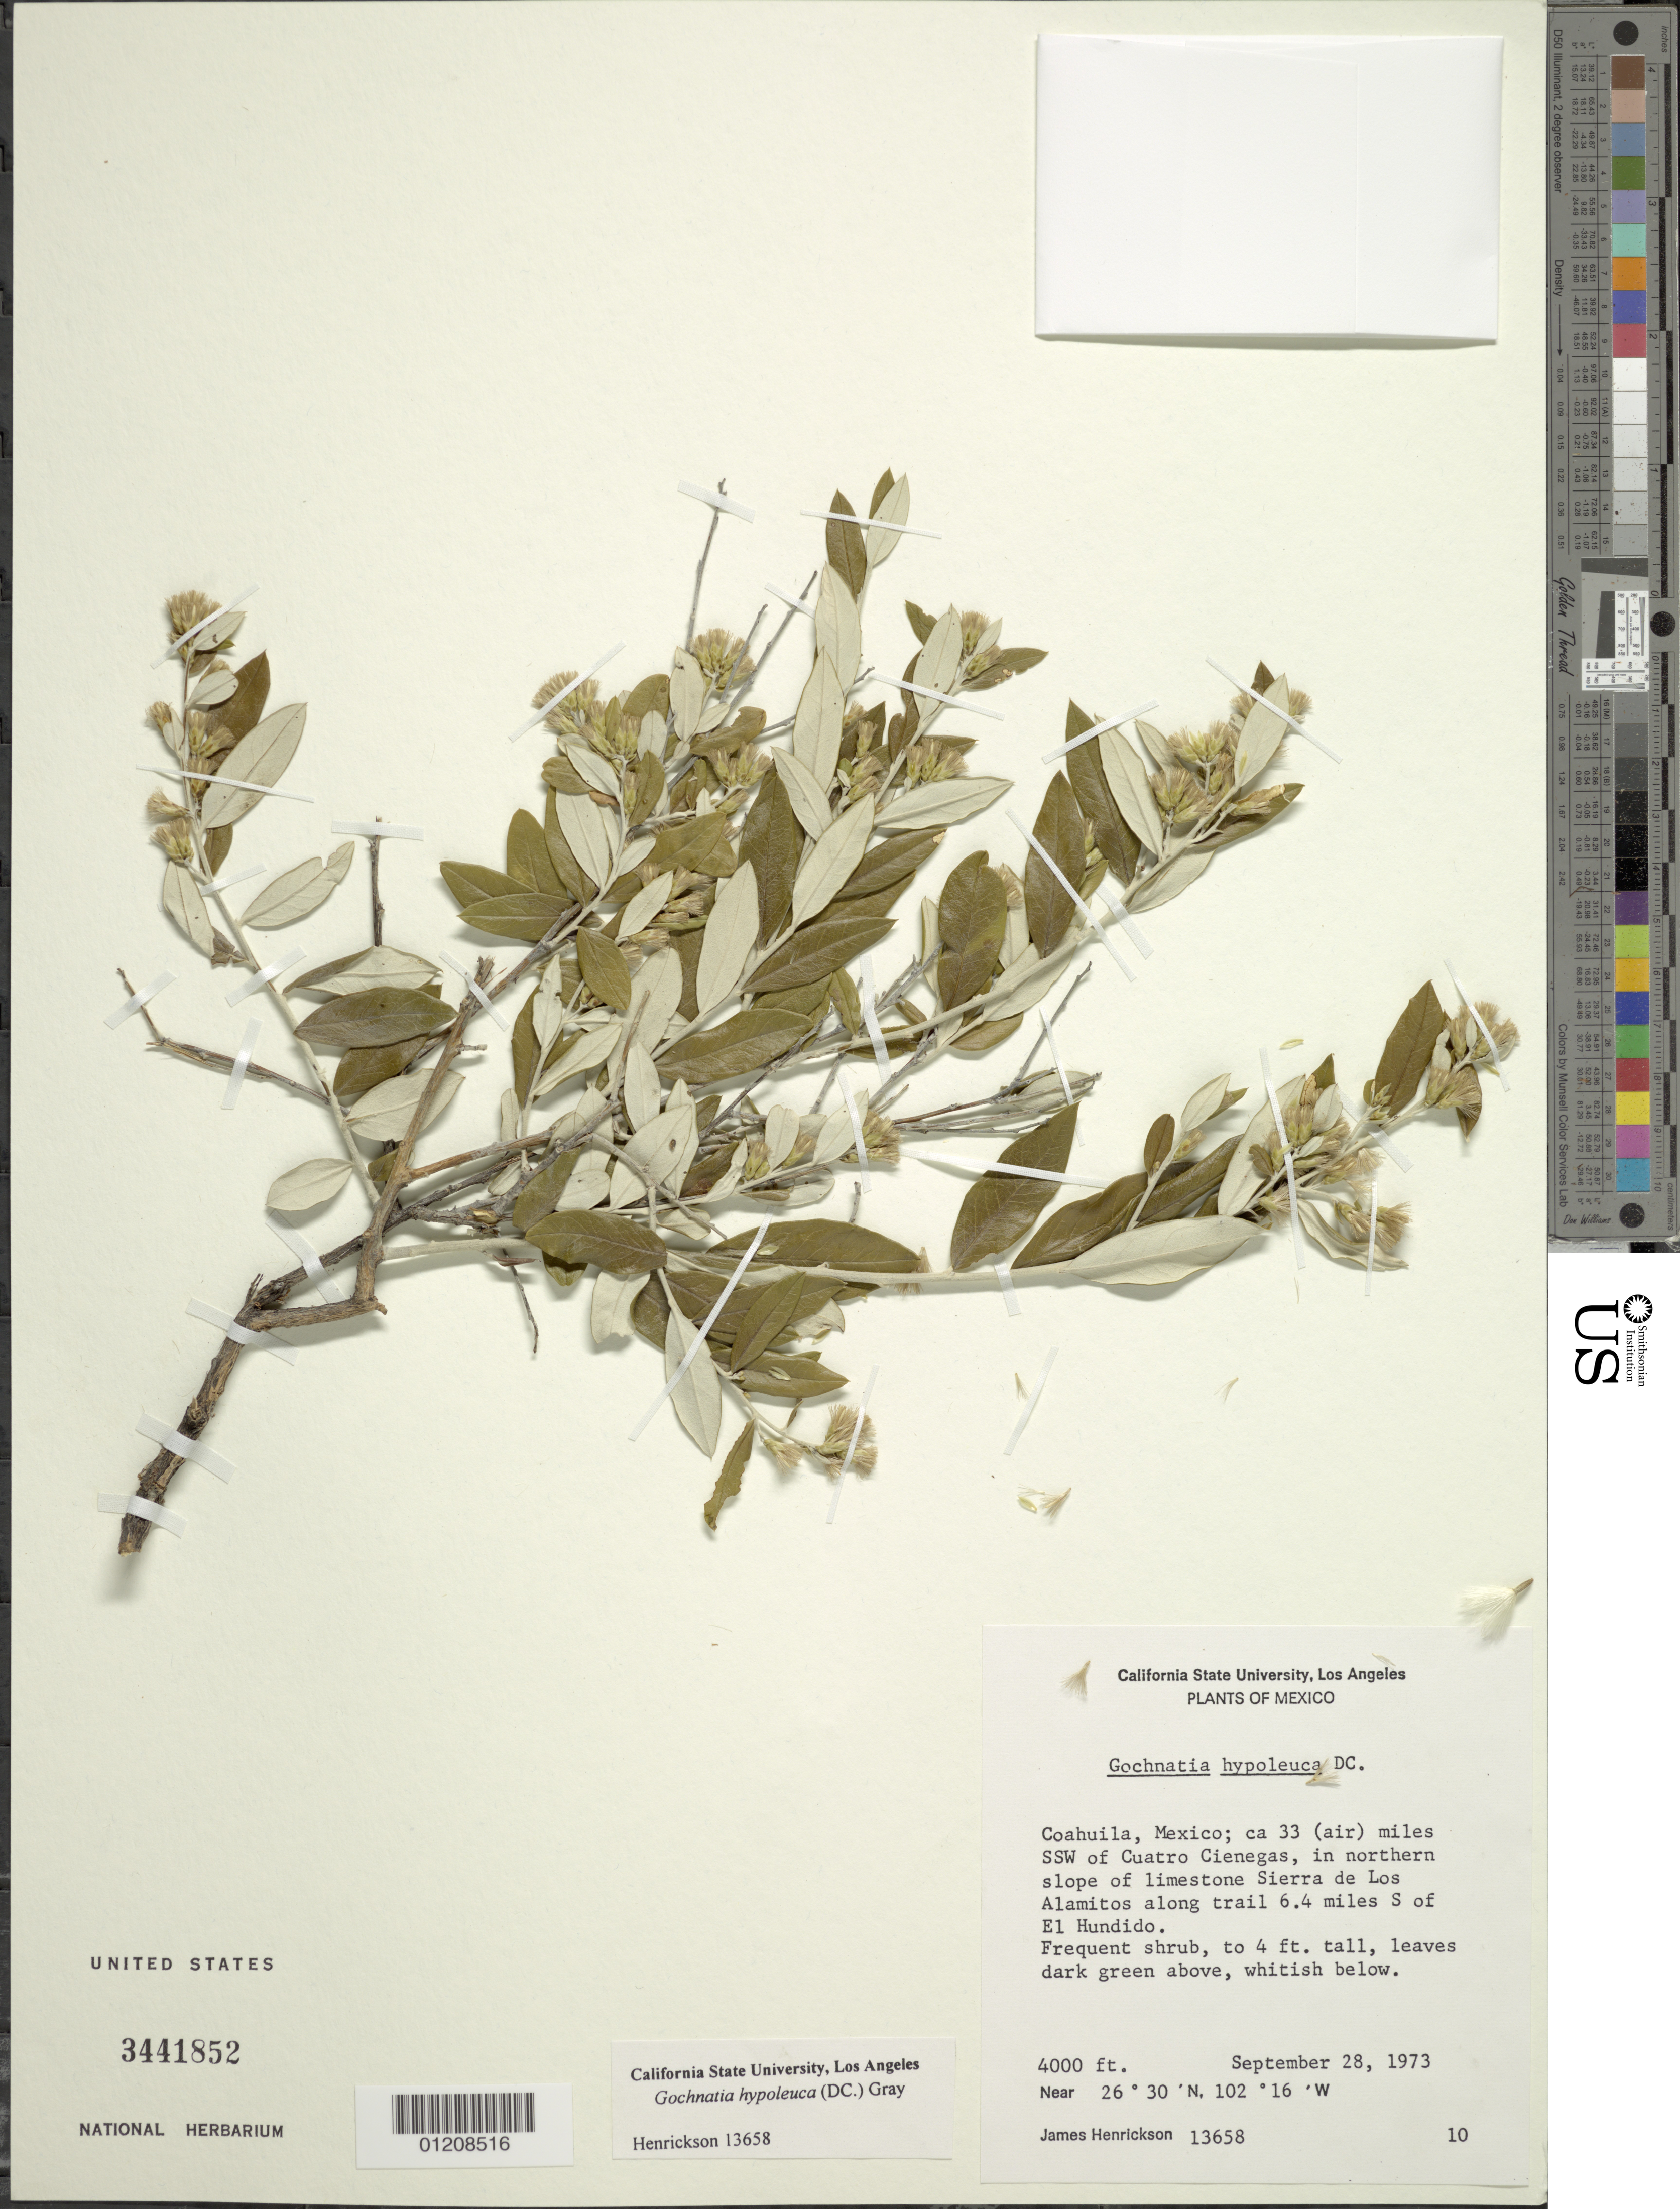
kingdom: Plantae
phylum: Tracheophyta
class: Magnoliopsida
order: Asterales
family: Asteraceae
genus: Nahuatlea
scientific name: Nahuatlea hypoleuca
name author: (DC.) V.A. Funk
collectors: J. S. Henrickson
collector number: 13658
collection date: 1973-09-28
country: Mexico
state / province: Coahuila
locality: Coahuila, Mexico; ca 33 (air) miles SSW of Cuatro Cienegas, in northern slope of limestone Sierra de Los Alamitos along trail 6.4 miles S of El Hundido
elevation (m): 1219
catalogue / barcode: US 3441852